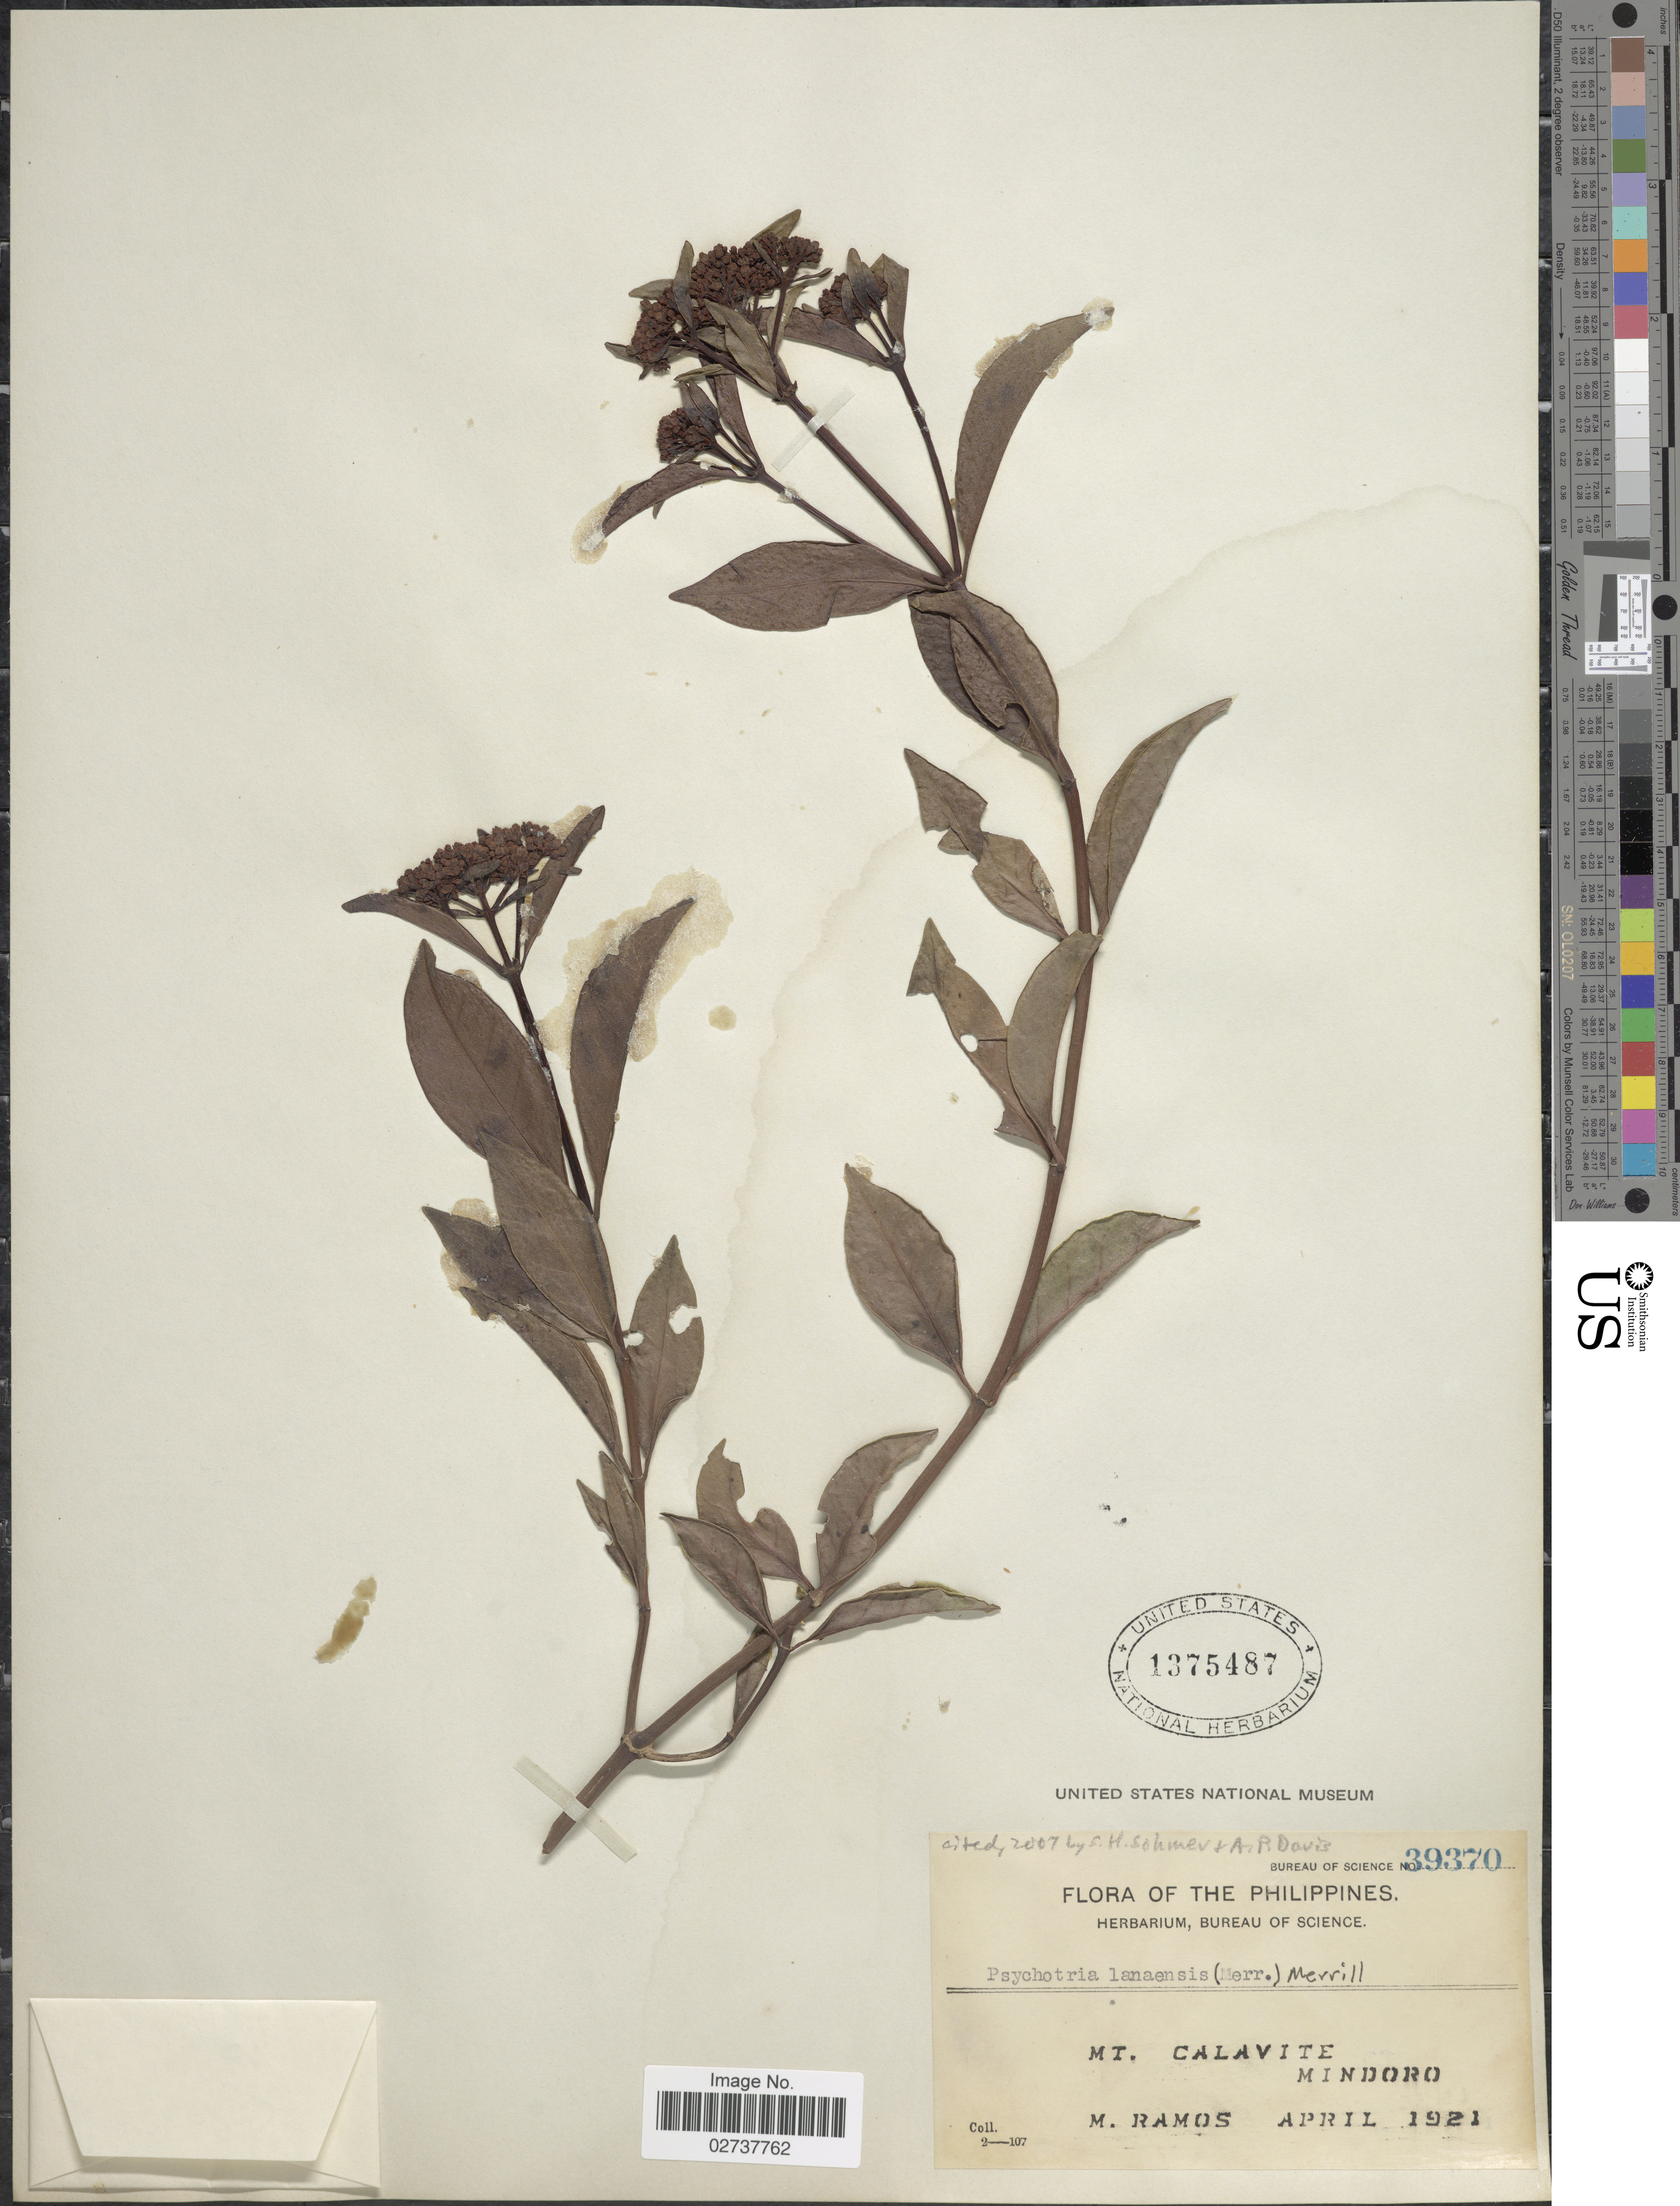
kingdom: Plantae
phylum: Tracheophyta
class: Magnoliopsida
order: Gentianales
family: Rubiaceae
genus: Psychotria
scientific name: Psychotria lanaensis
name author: (Merr.) Merr.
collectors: M. Ramos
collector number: Bureau of Science 39370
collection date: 1921-04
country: Philippines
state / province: Mimaropa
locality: Mt. Calavite, Mindoro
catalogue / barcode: US 1375487